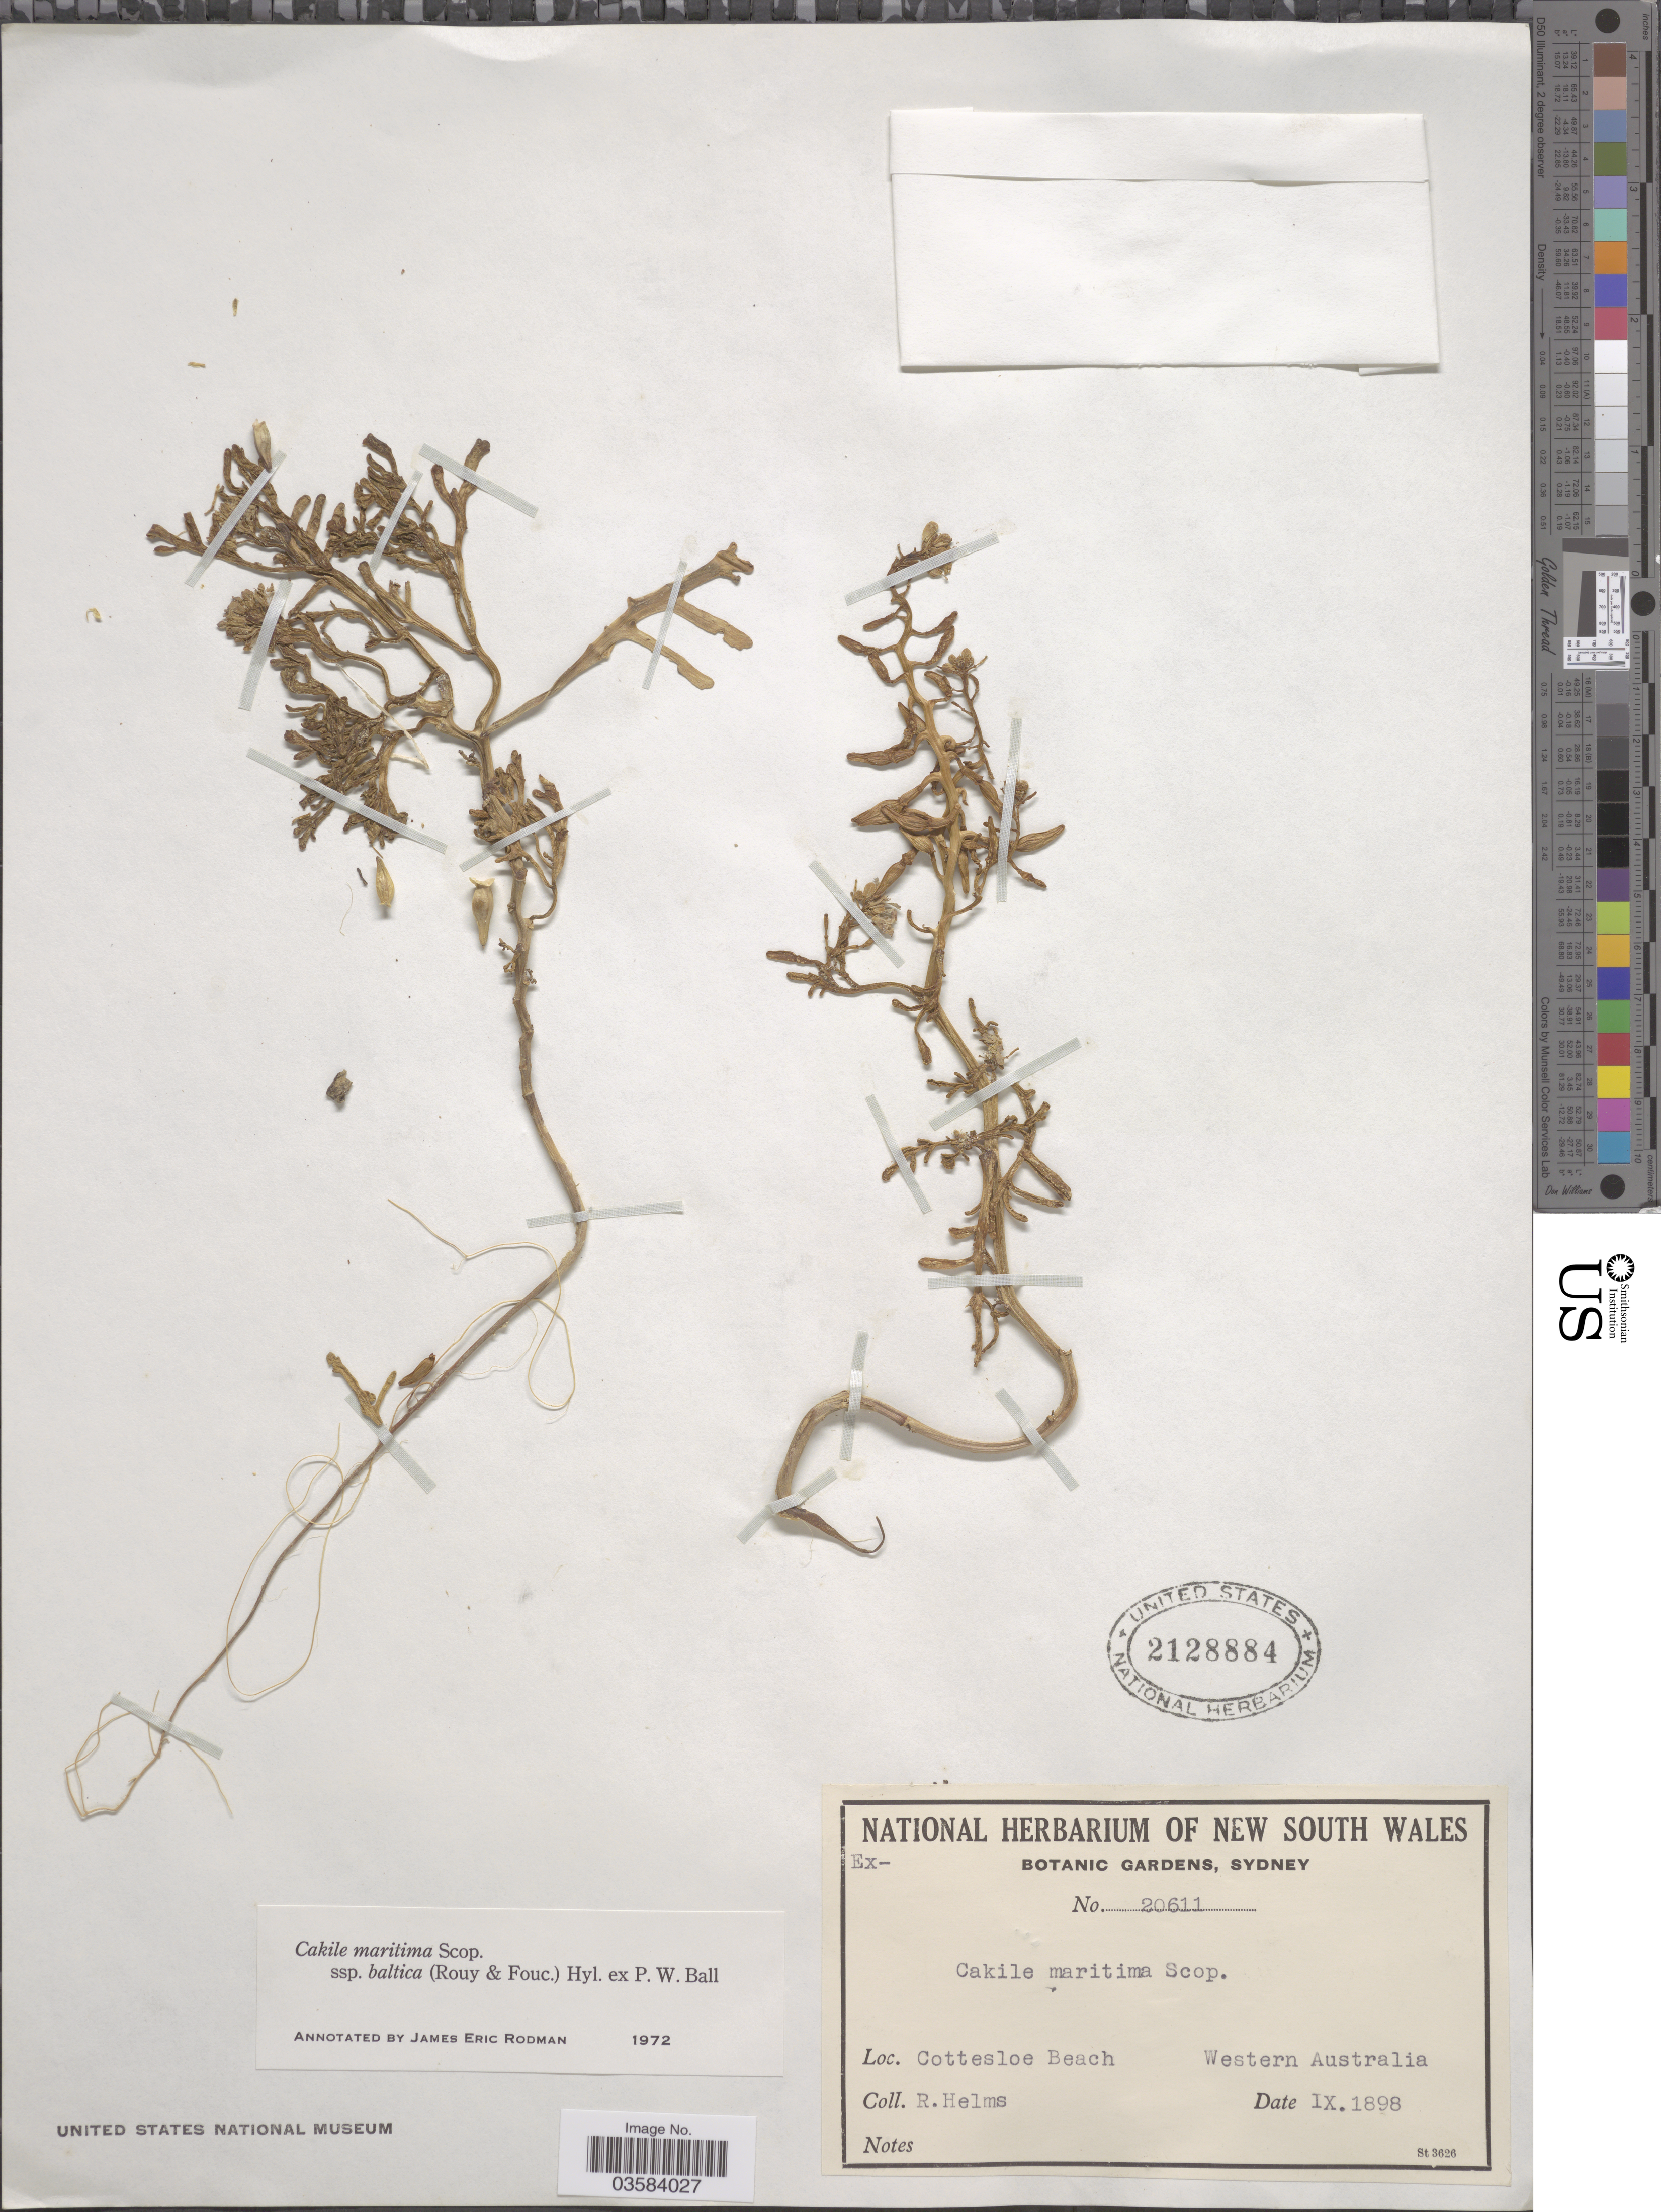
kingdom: Plantae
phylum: Tracheophyta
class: Magnoliopsida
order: Brassicales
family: Brassicaceae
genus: Cakile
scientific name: Cakile maritima subsp. baltica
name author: (Rouy & Foucaud) Hyl. ex P.W. Ball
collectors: R. Helms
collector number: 20611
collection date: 1898-09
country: Australia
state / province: Western Australia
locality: Cottesloe Beach.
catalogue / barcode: US 2128884